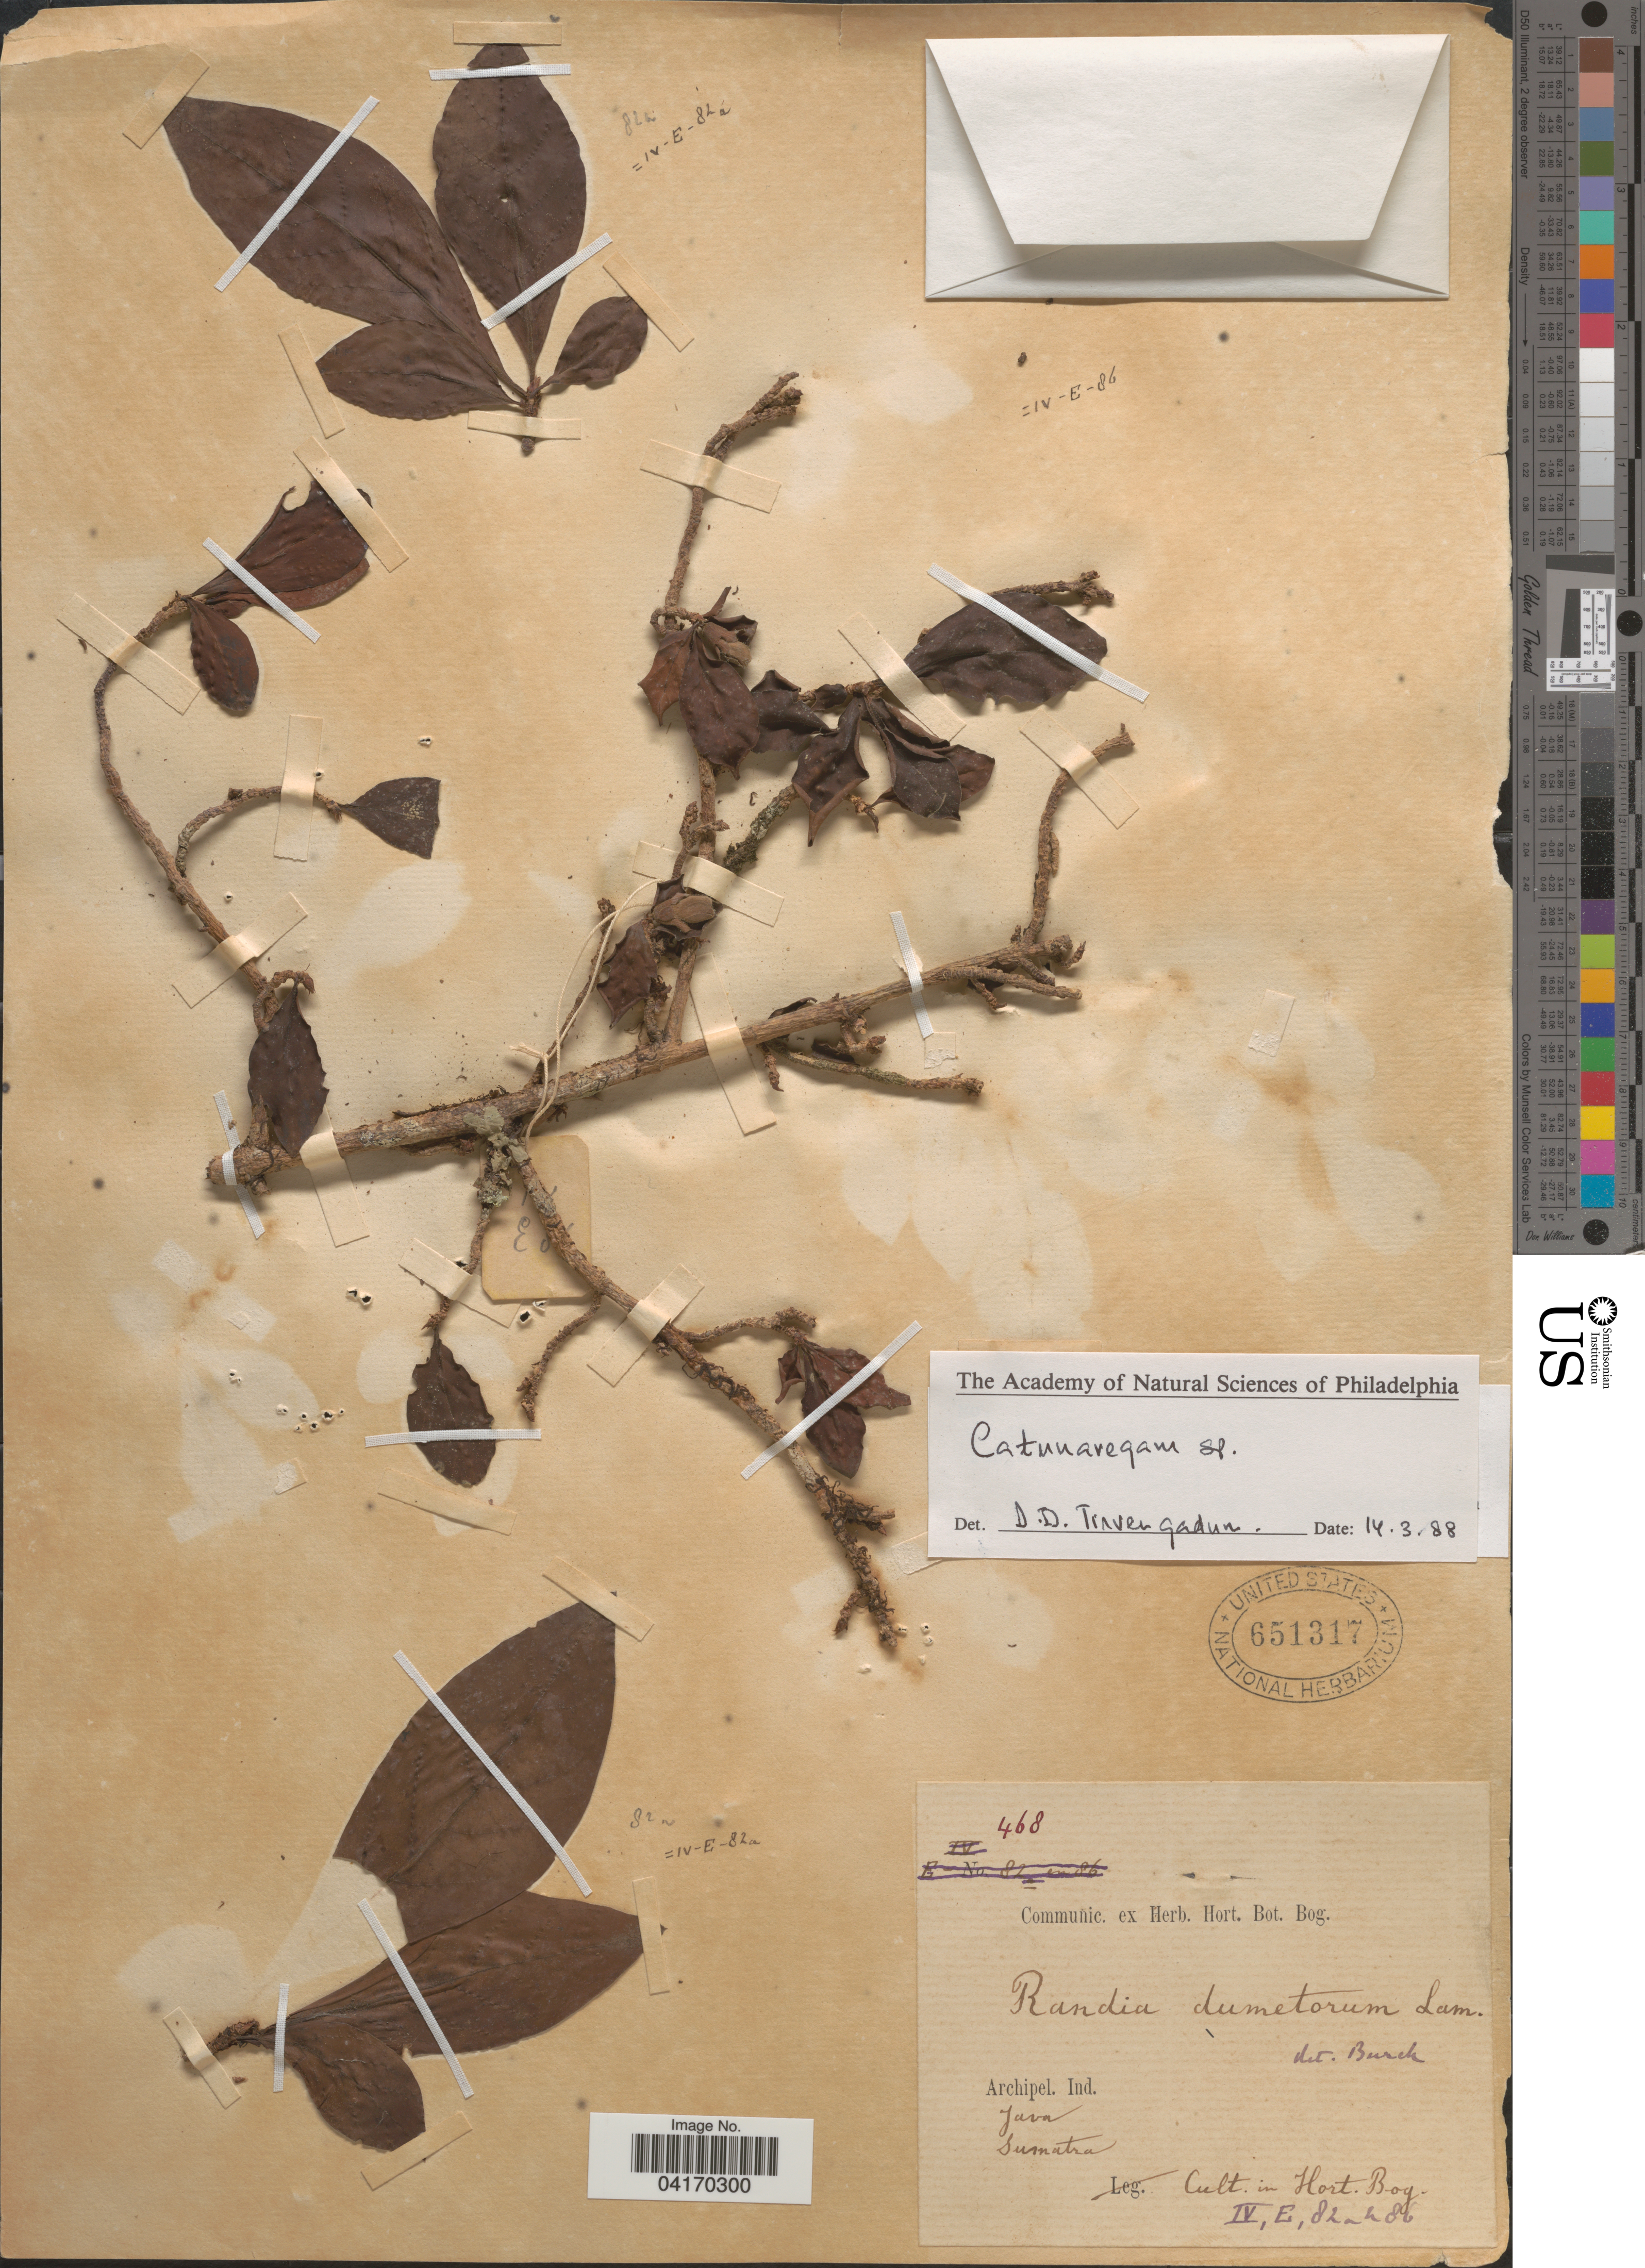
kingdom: Plantae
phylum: Tracheophyta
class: Magnoliopsida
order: Gentianales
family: Rubiaceae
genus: Catunaregam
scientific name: Catunaregam sp.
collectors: ex herb. Hort. Bot. Bog.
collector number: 468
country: Indonesia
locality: Archipel. Ind. Java. Sumatra. Cult. in Hort. Bog.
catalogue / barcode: US 651317